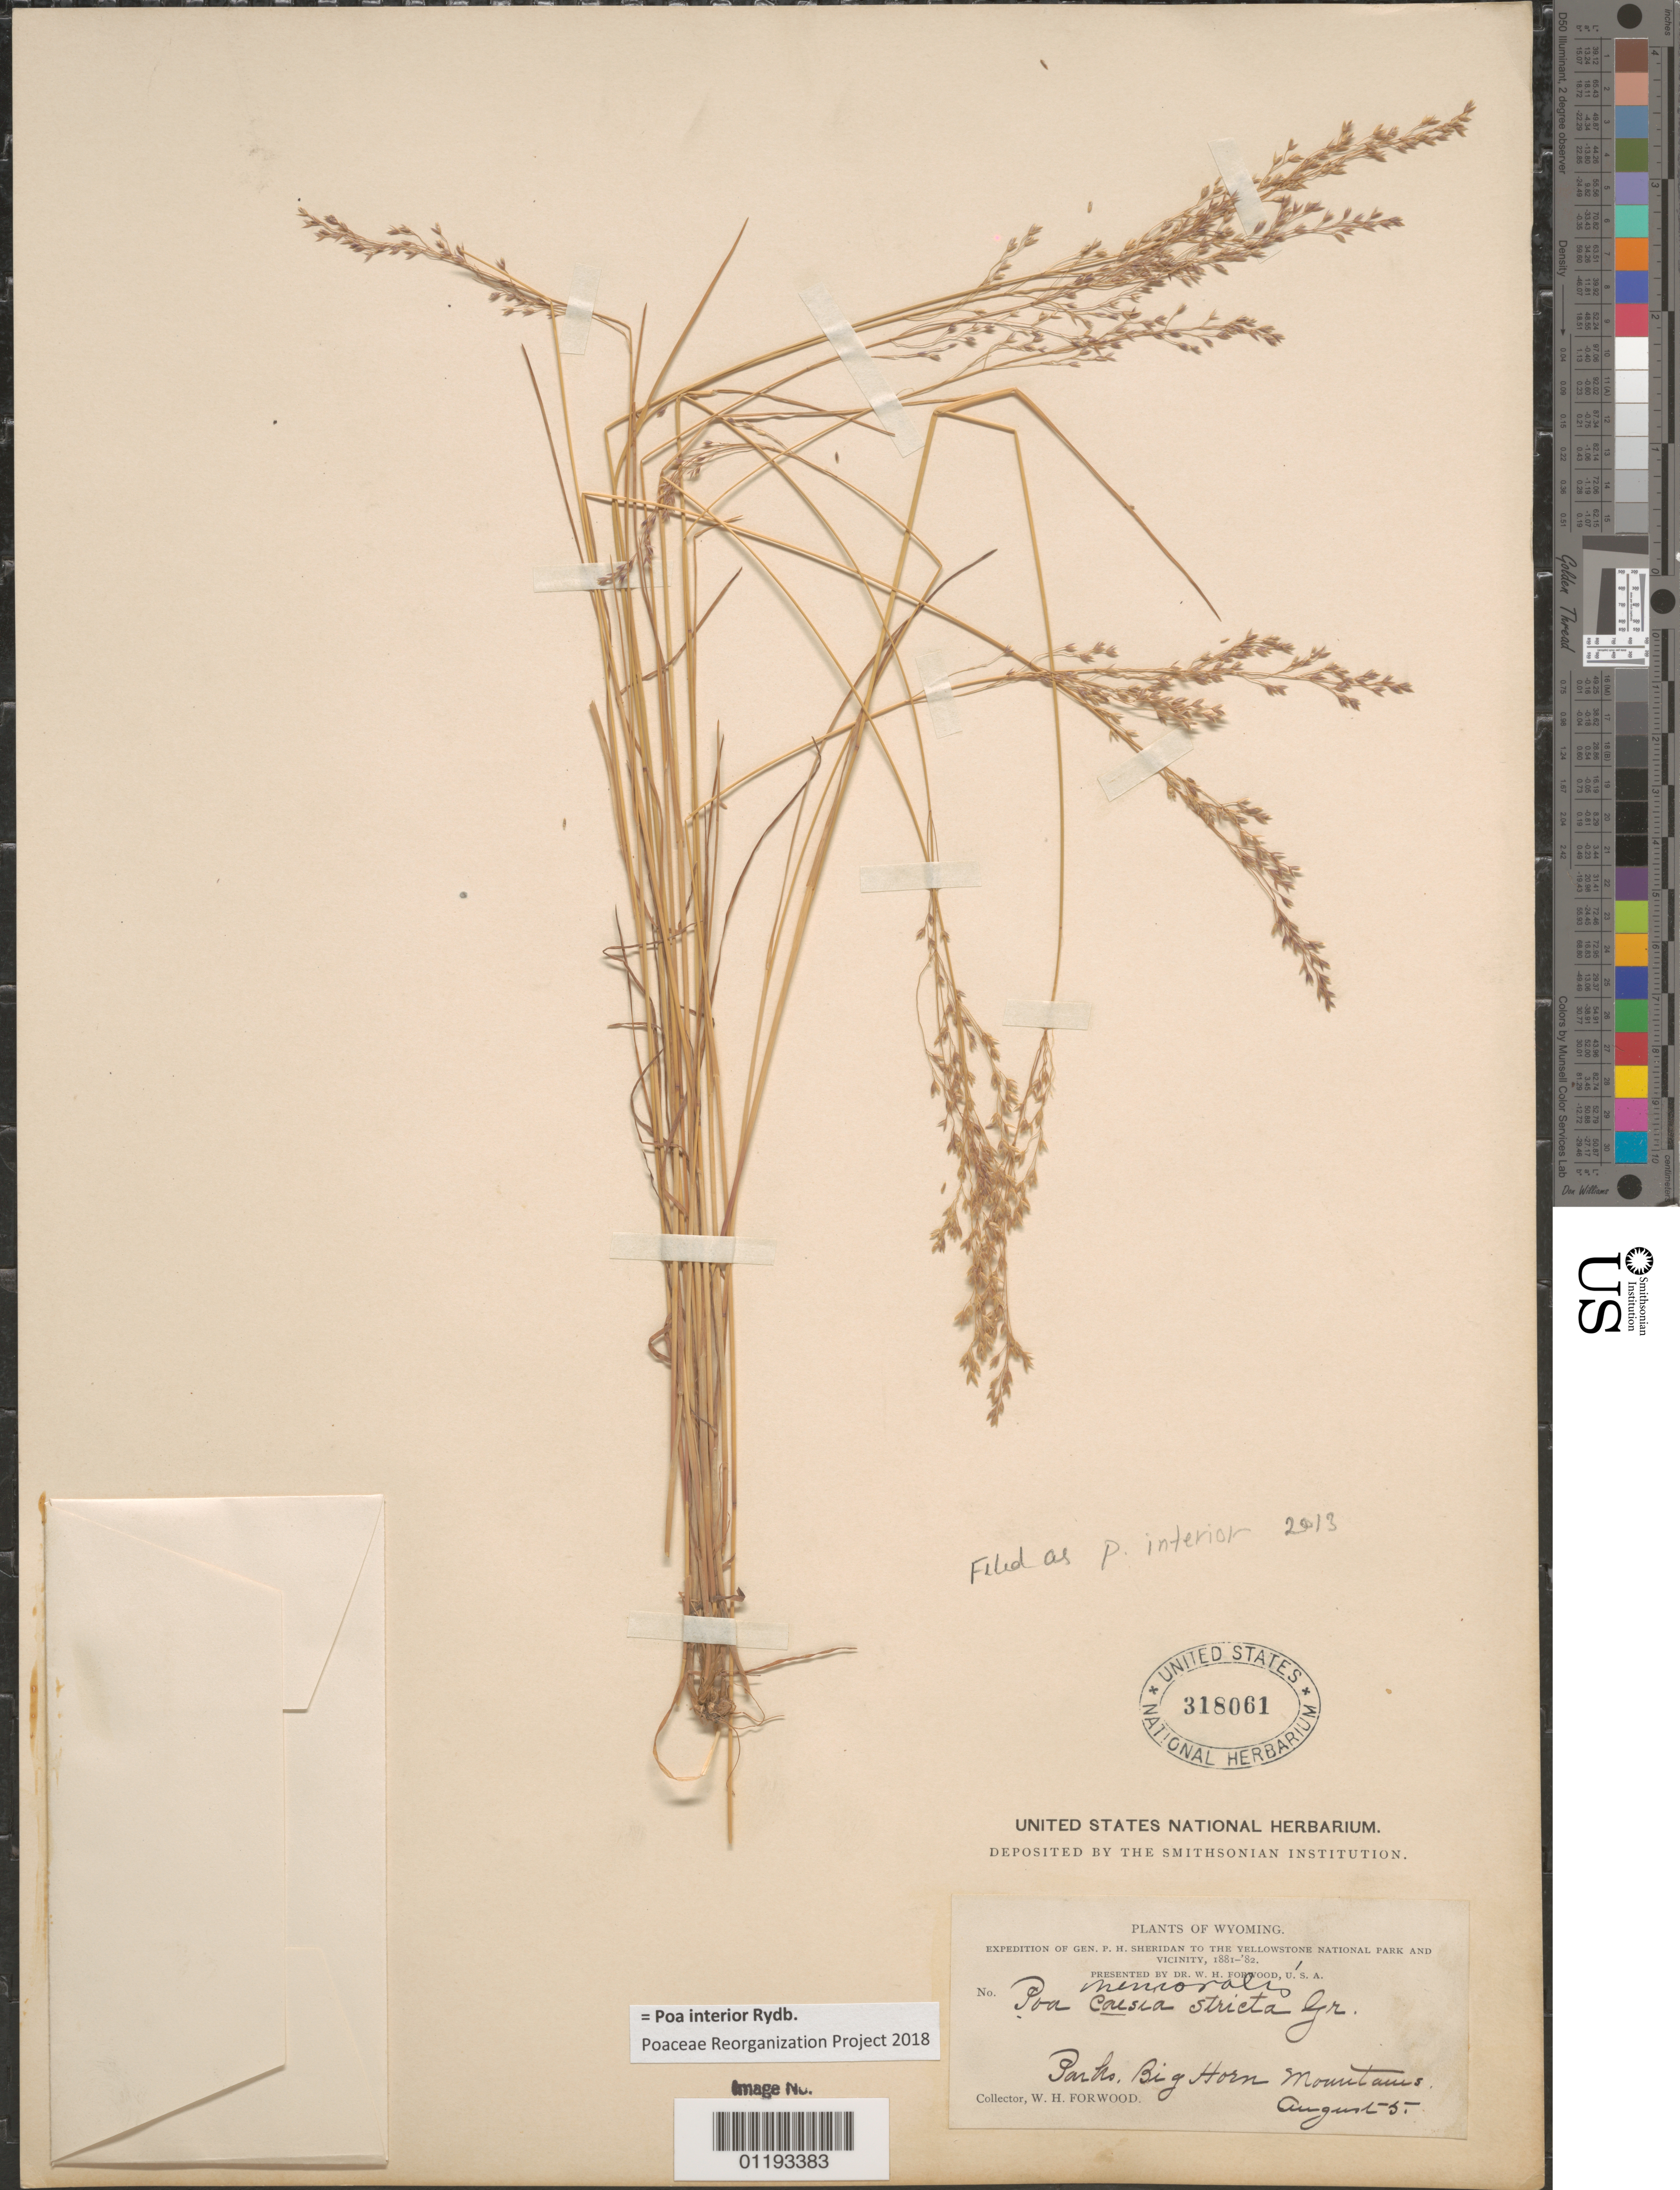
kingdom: Plantae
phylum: Tracheophyta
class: Liliopsida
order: Poales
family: Poaceae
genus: Poa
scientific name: Poa interior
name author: Rydb.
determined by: Poaceae Reorganization Project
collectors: W. Forwood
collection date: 1881-08-05 or 1882-08-05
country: United States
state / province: Wyoming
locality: Big Horn Mountains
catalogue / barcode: US 318061